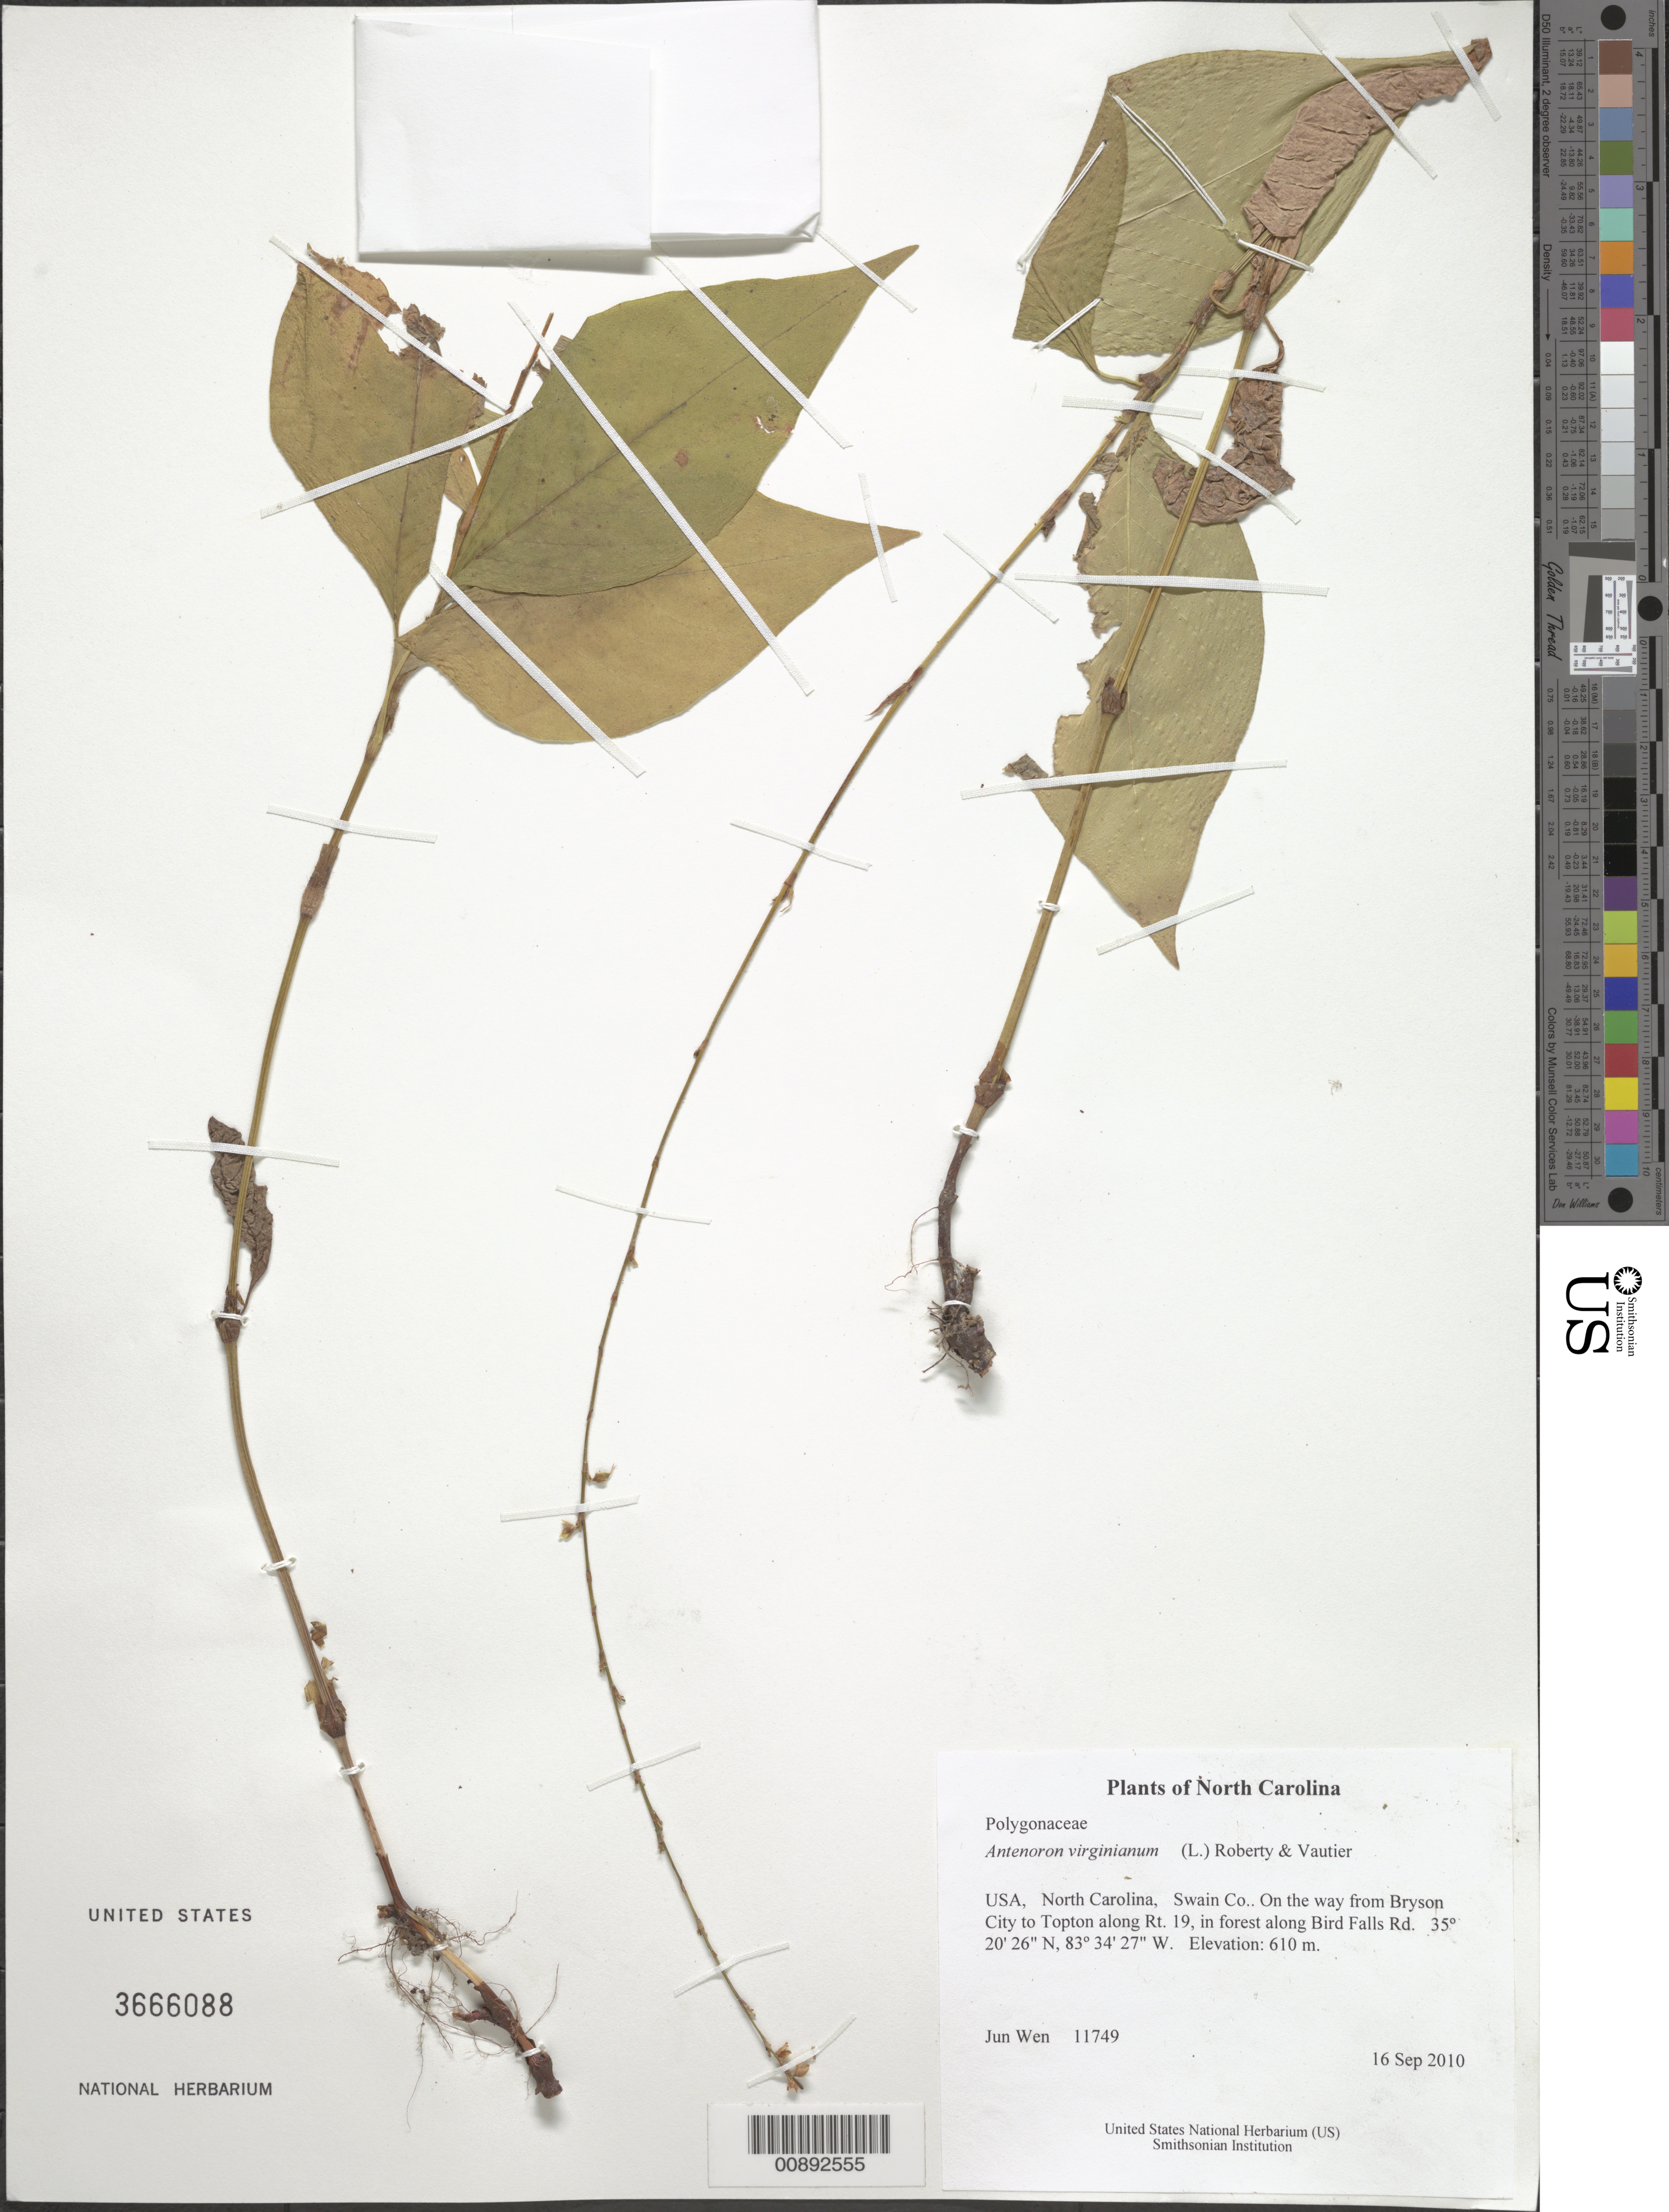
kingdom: Plantae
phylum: Tracheophyta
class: Magnoliopsida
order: Caryophyllales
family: Polygonaceae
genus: Persicaria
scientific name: Persicaria virginiana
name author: (L.) Gaertn.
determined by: Atha, D. E.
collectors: J. Wen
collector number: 11749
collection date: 2010-09-16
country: United States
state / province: North Carolina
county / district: Swain Co.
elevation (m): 610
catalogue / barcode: US 3666088